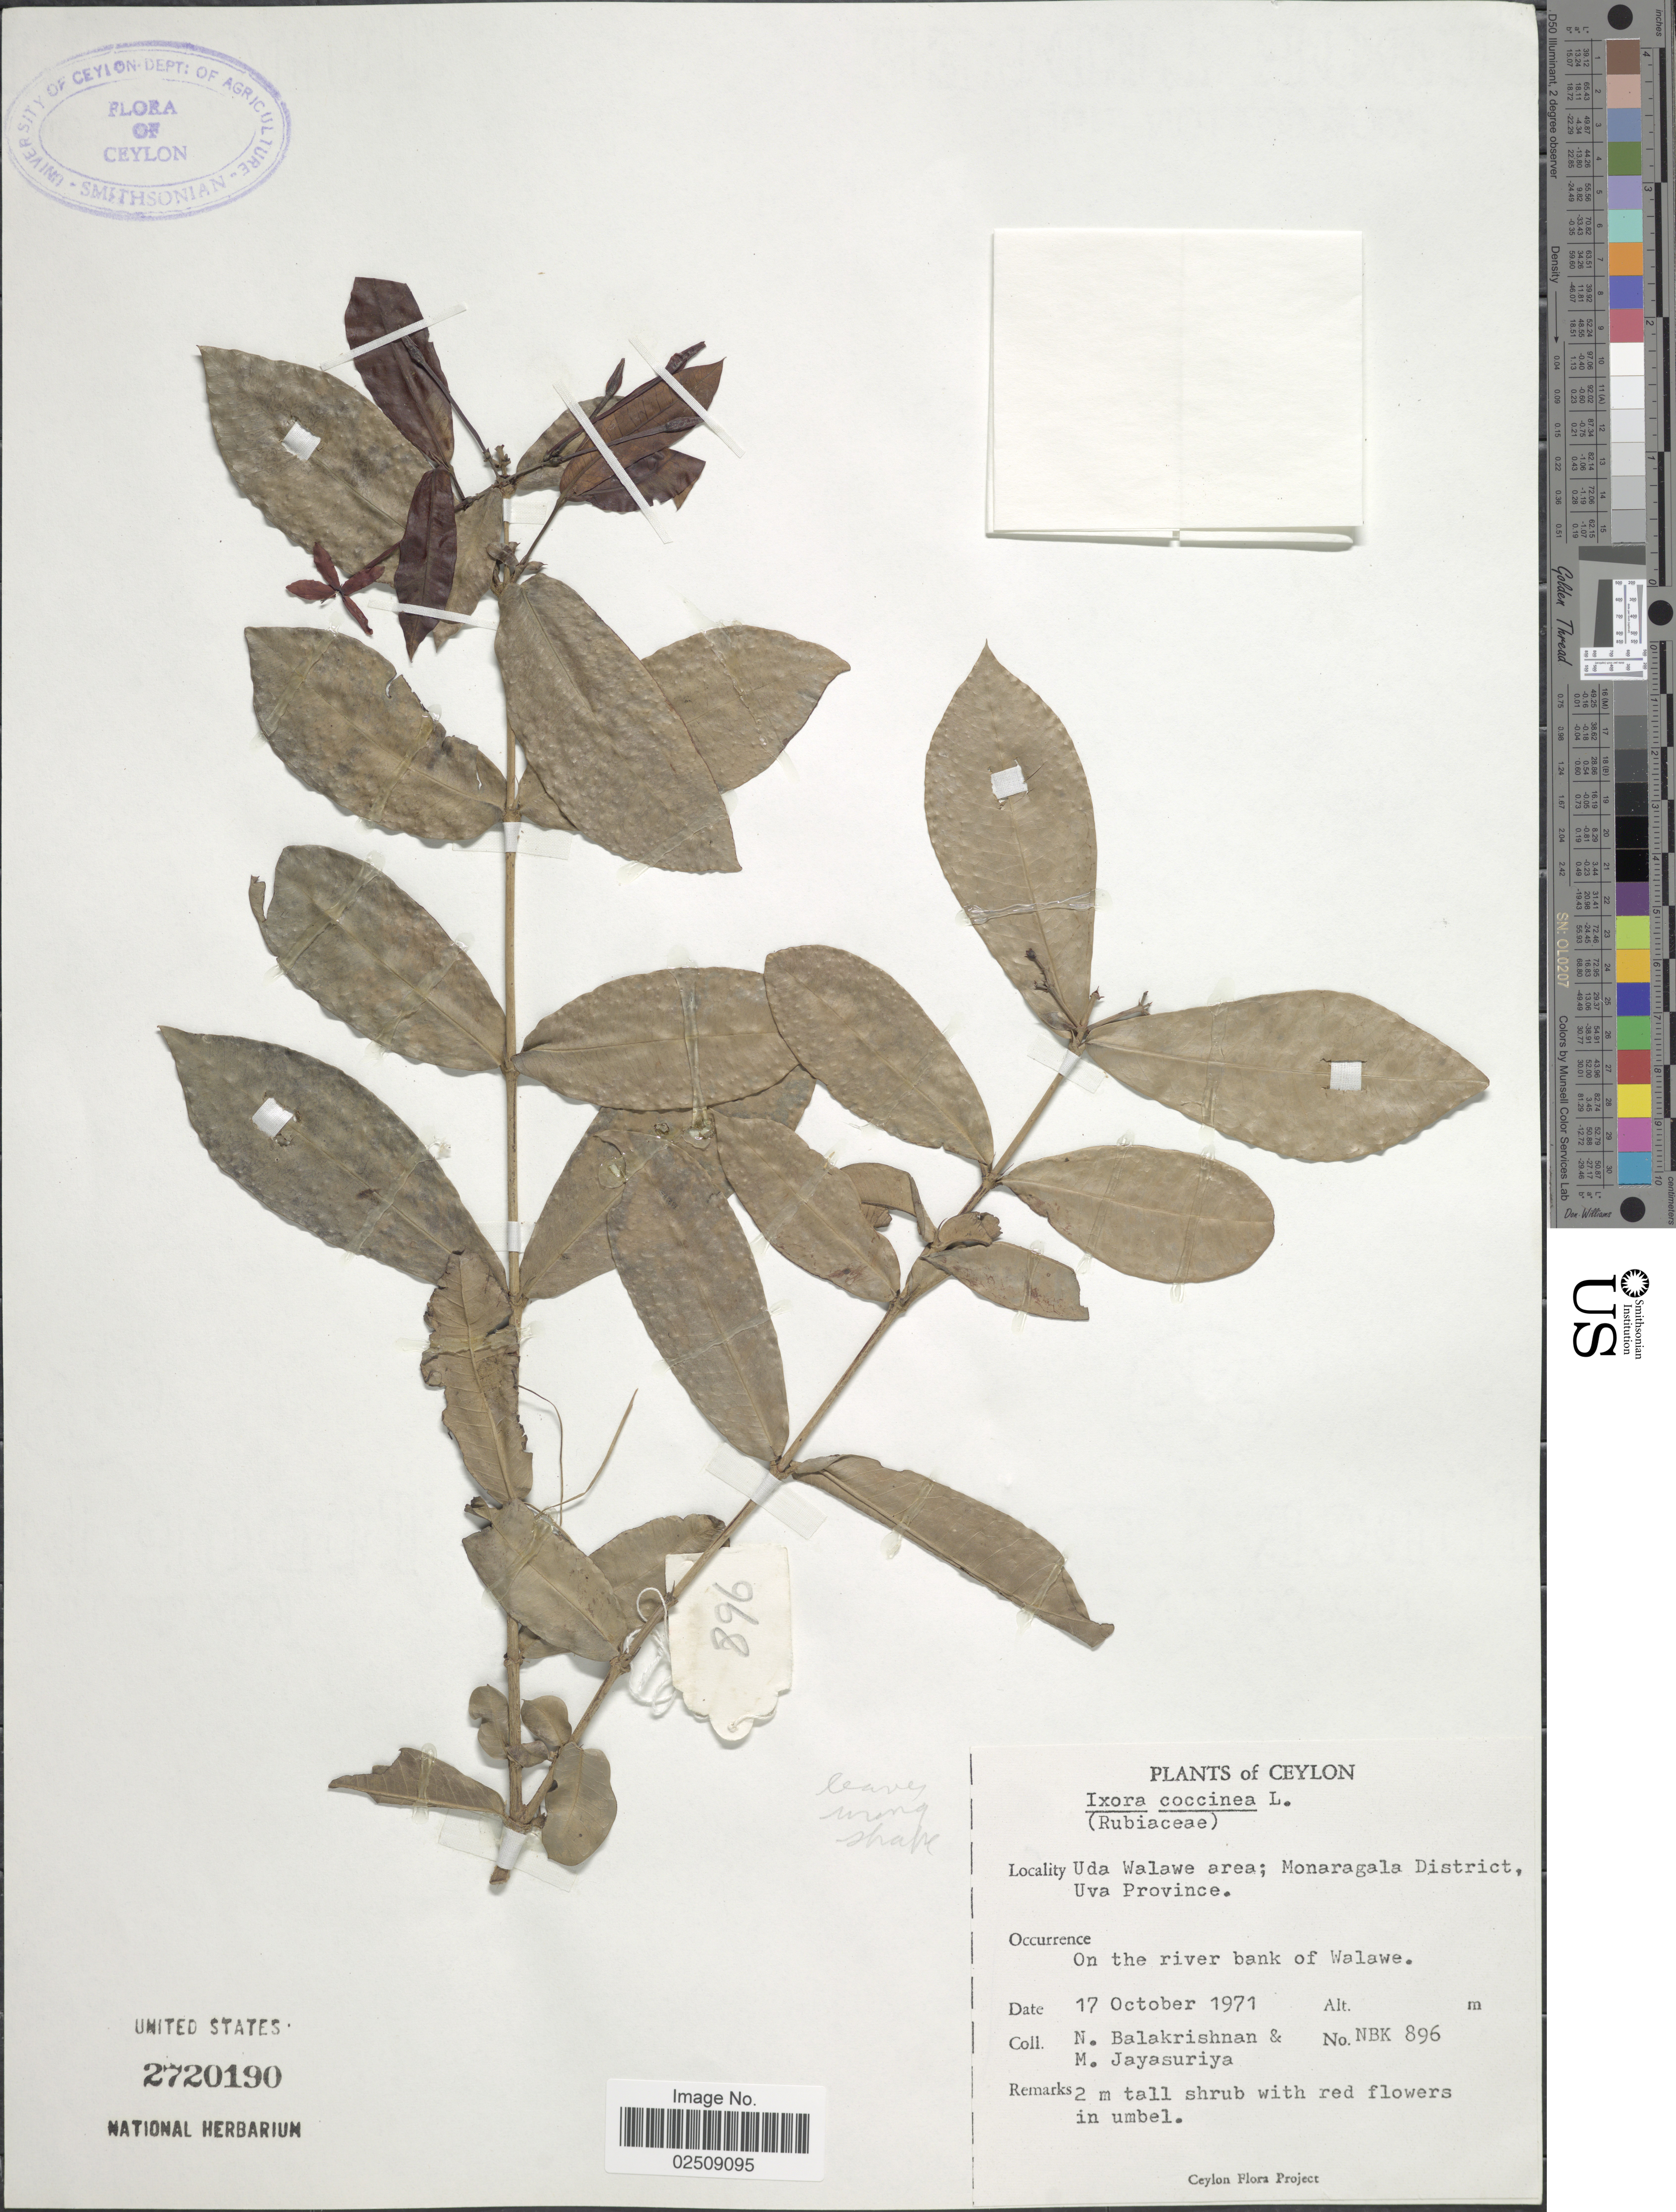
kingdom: Plantae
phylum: Tracheophyta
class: Magnoliopsida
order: Gentianales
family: Rubiaceae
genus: Ixora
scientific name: Ixora coccinea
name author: L.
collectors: N. Balakrishnan & M. Jayasuriya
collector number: NBK896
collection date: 1971-10-17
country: Sri Lanka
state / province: Uva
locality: Ceylon. Uda Walawe area; Monaragala District, Uva Province, On the river bank of Walawe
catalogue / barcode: US 2720190